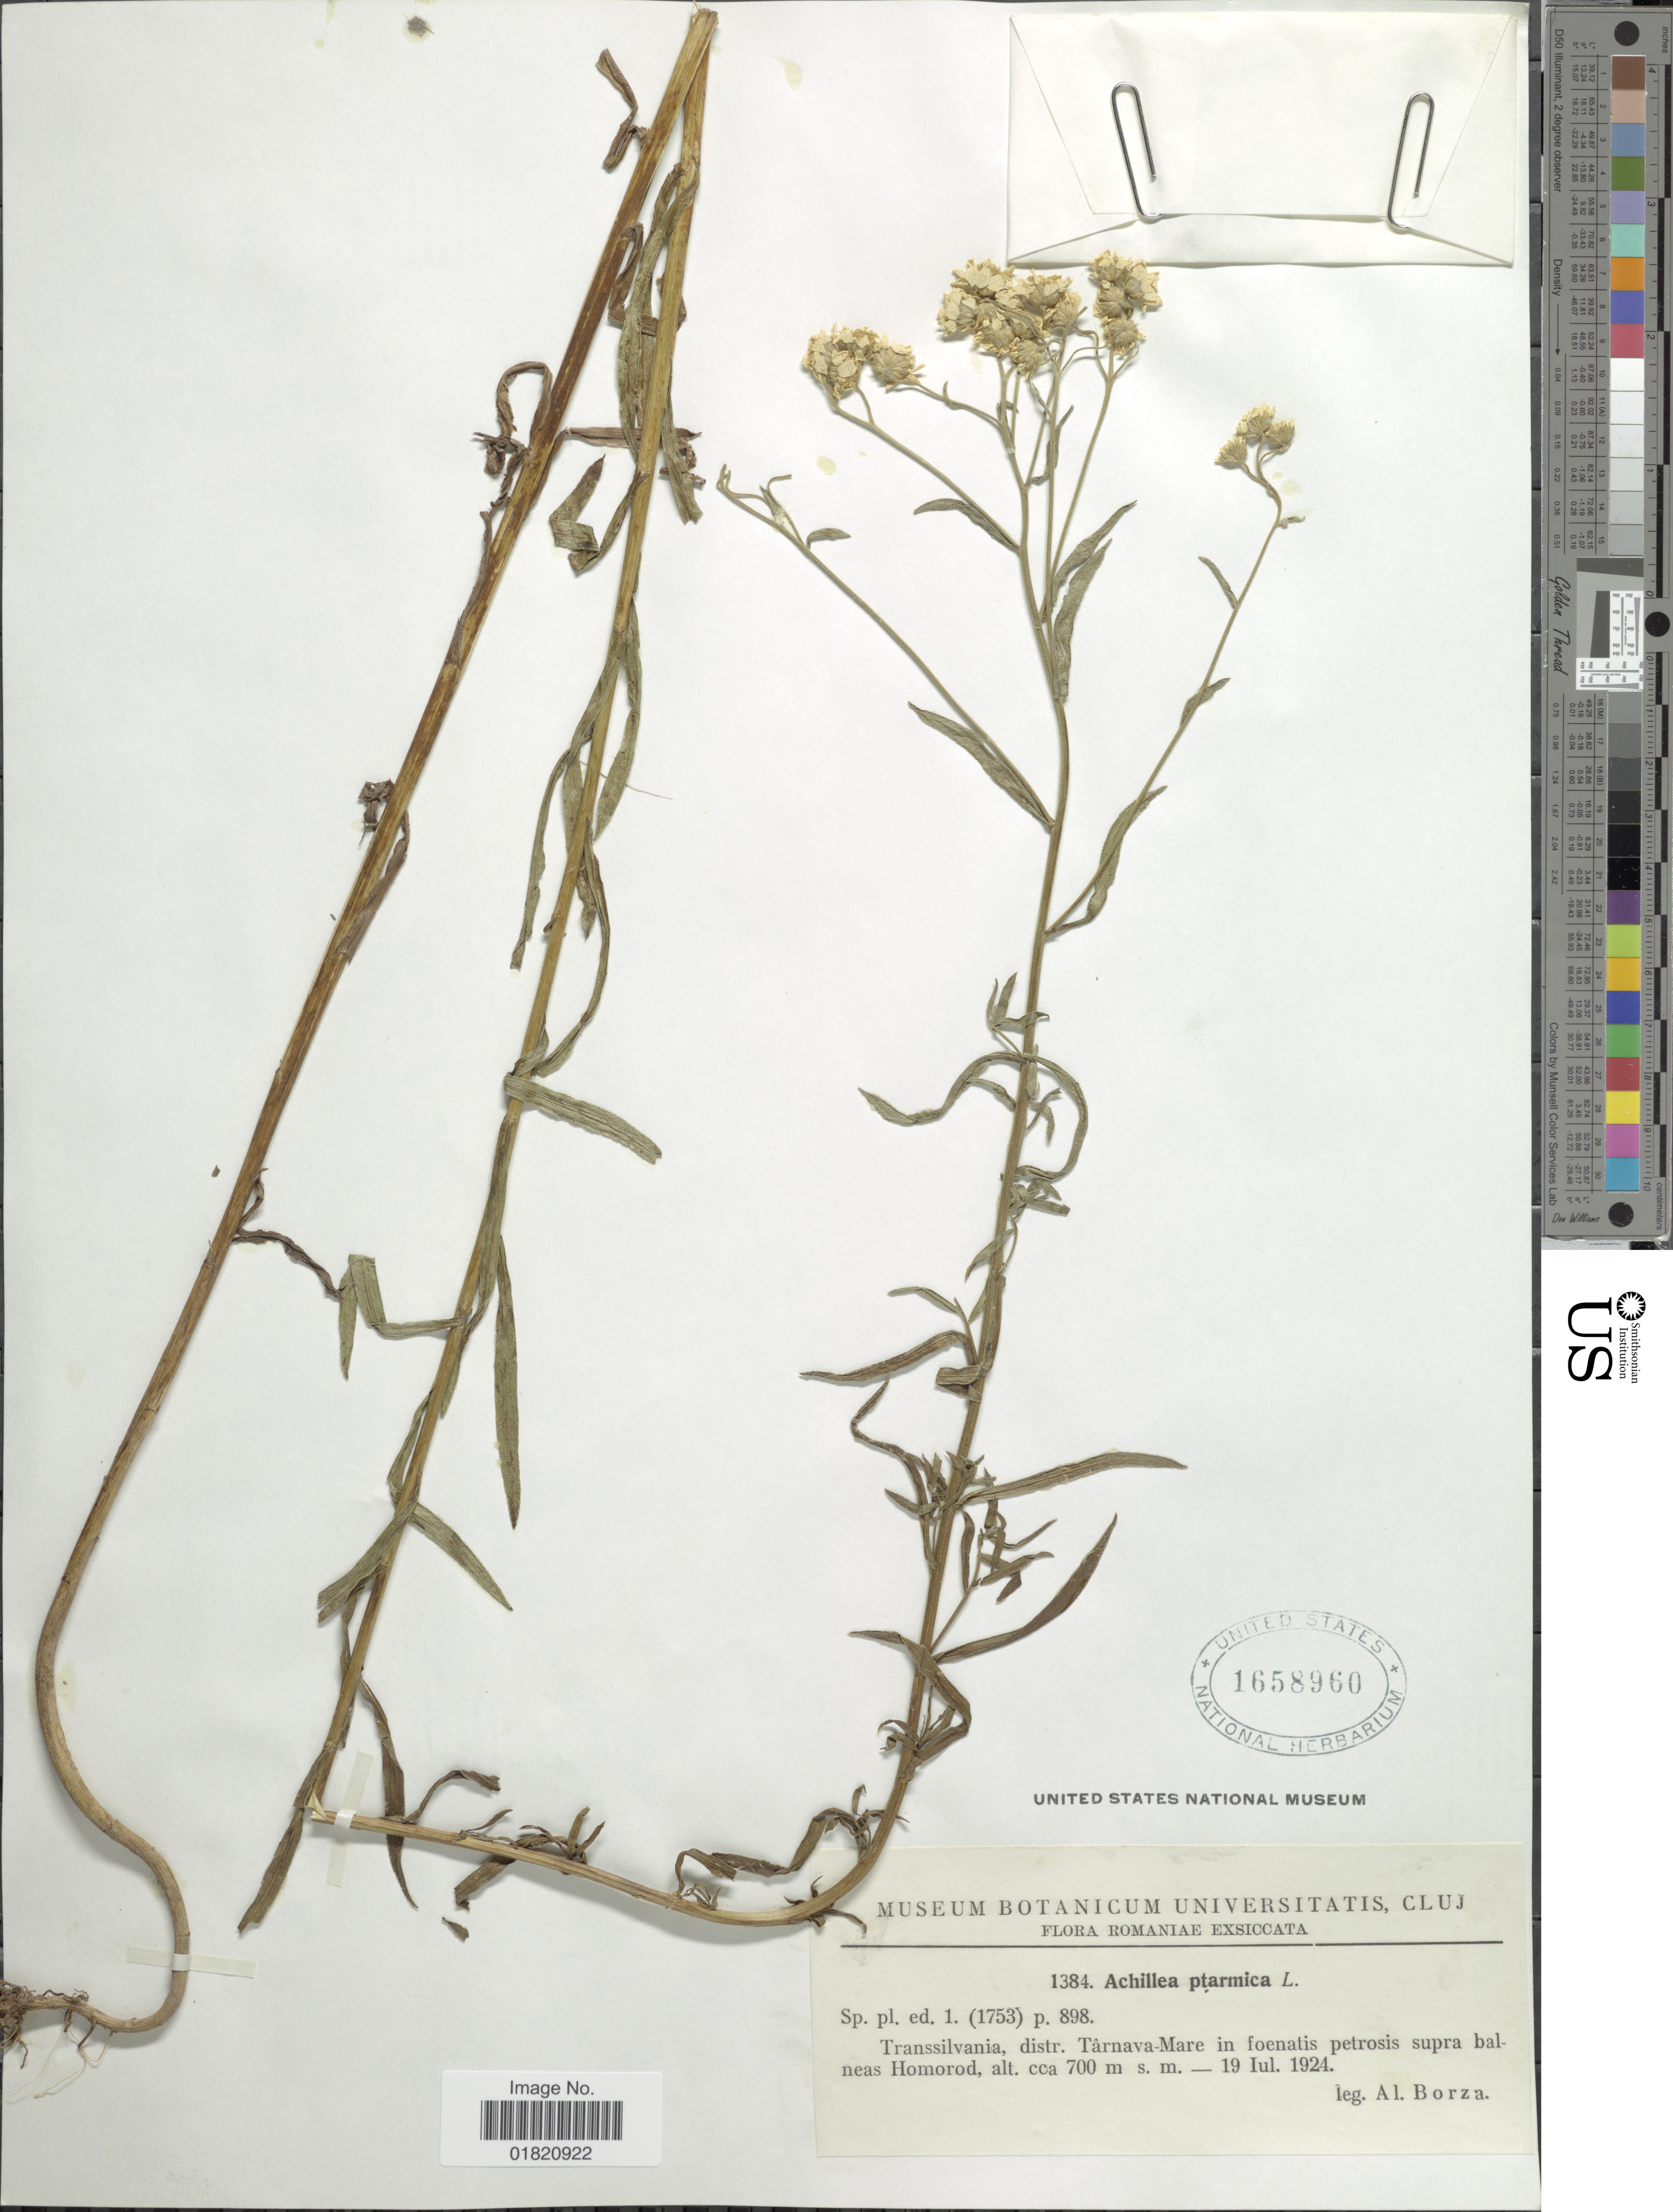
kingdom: Plantae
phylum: Tracheophyta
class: Magnoliopsida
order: Asterales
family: Asteraceae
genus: Achillea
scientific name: Achillea ptarmica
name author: L.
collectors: A. Borza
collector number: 1384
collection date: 1924-07-19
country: Romania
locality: Transsilvania, distr. Târnava-Mare in foenatis petrosis supra balneas Homorod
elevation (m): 700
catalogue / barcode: US 1658960